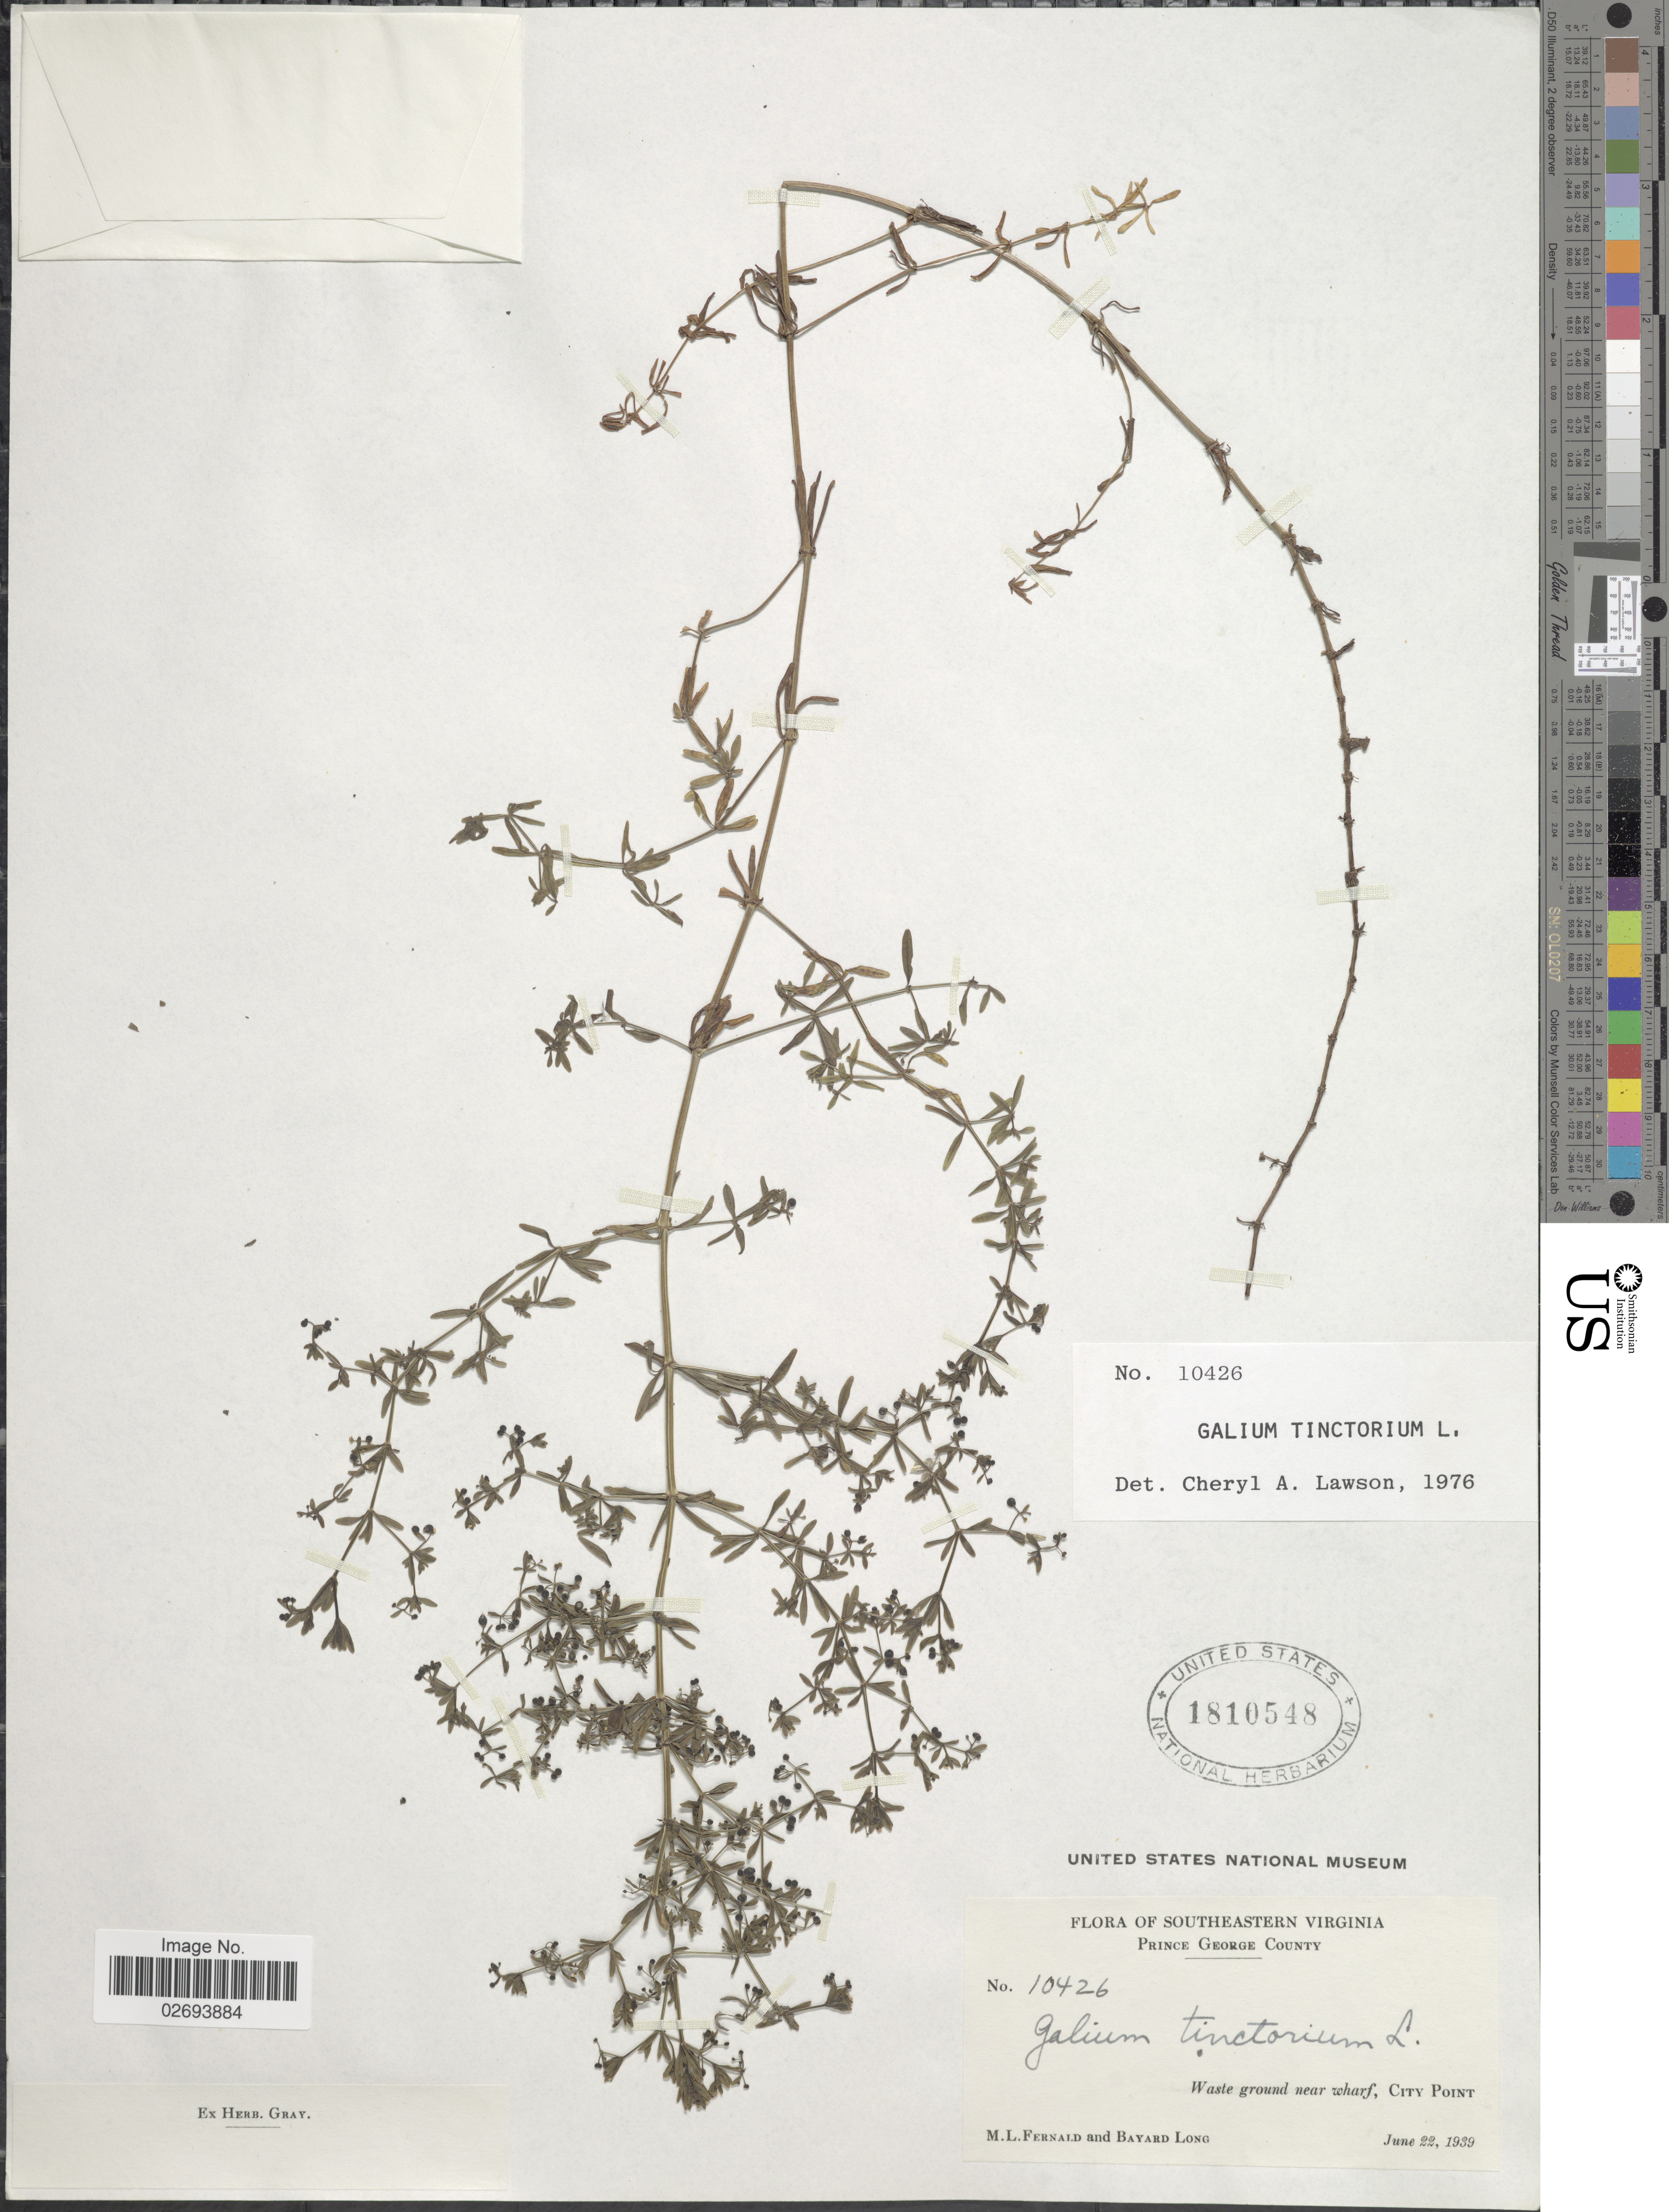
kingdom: Plantae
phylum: Tracheophyta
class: Magnoliopsida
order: Gentianales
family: Rubiaceae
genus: Galium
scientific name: Galium tinctorium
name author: (L.) Scop.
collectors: M. L. Fernald & B. Long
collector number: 10426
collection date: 1939-06-22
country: United States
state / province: Virginia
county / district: Prince George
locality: Southeastern Virginia. Prince George County. Waste ground near wharf, City Point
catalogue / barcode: US 1810548